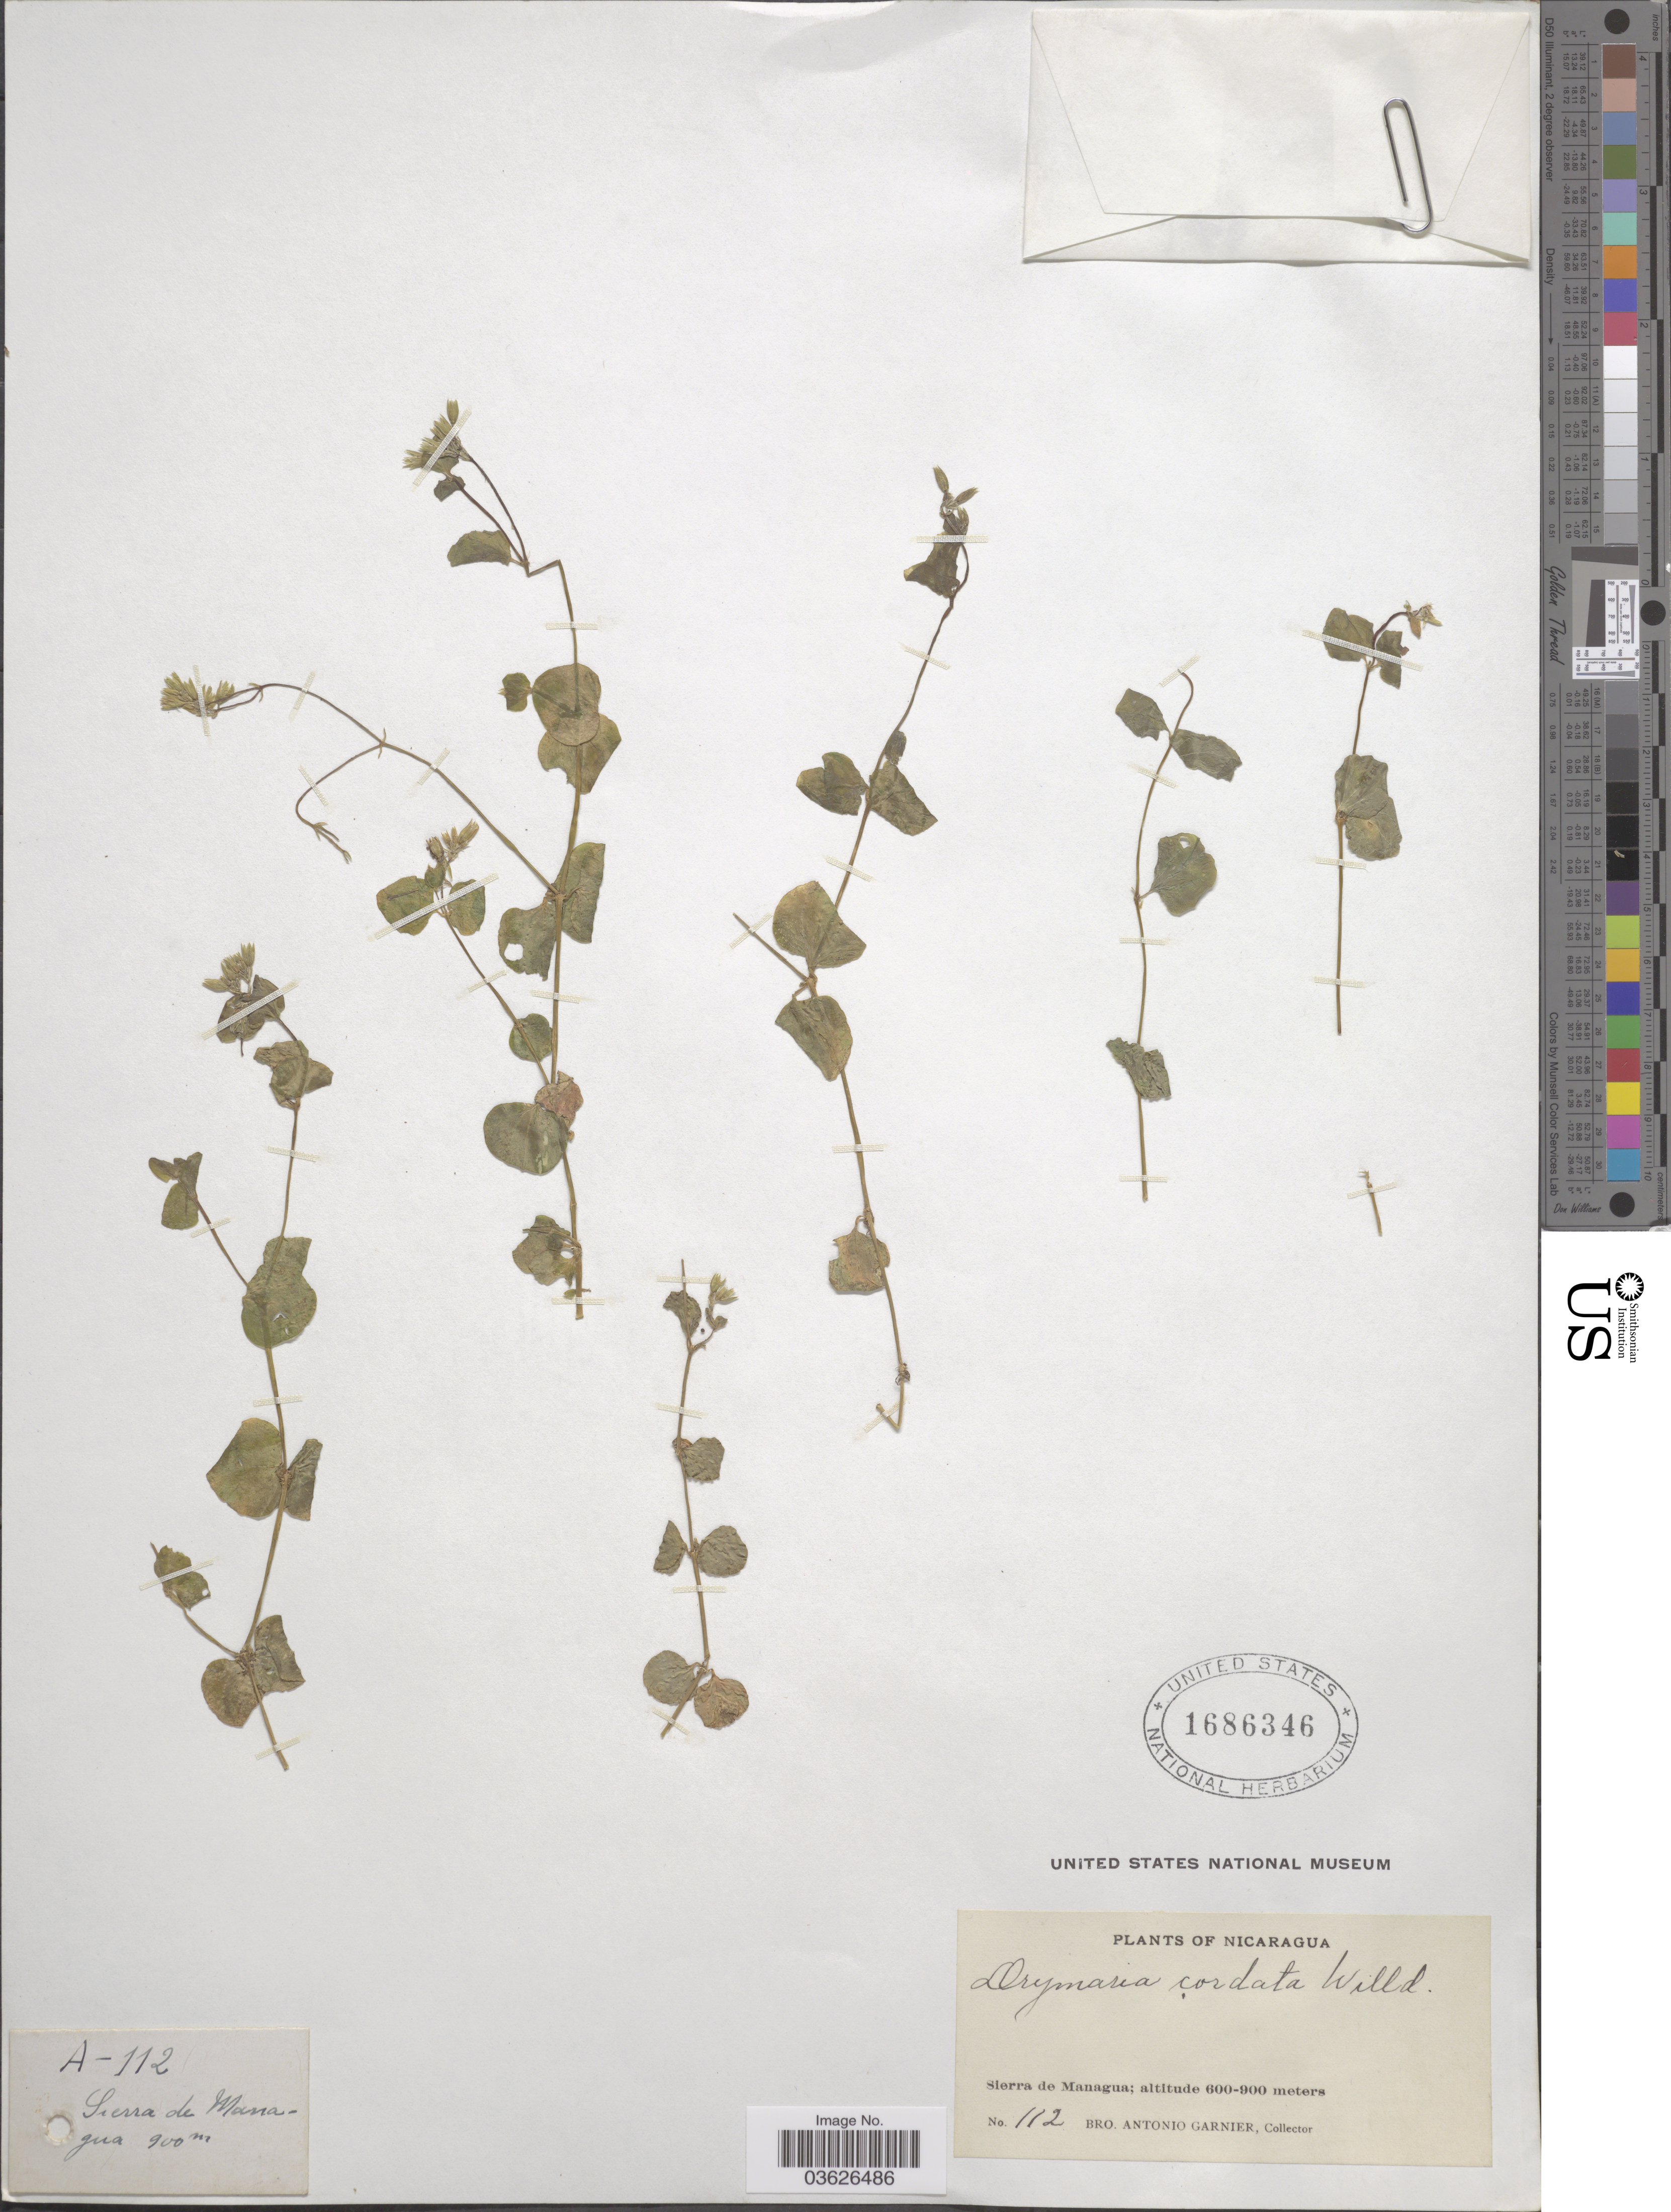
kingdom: Plantae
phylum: Tracheophyta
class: Magnoliopsida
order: Caryophyllales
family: Caryophyllaceae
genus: Drymaria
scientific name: Drymaria cordata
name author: (L.) Willd. ex Schult.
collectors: Bro. A. Garnier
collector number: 112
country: Nicaragua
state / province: Managua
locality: Sierra de Managua.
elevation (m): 600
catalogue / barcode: US 1686346